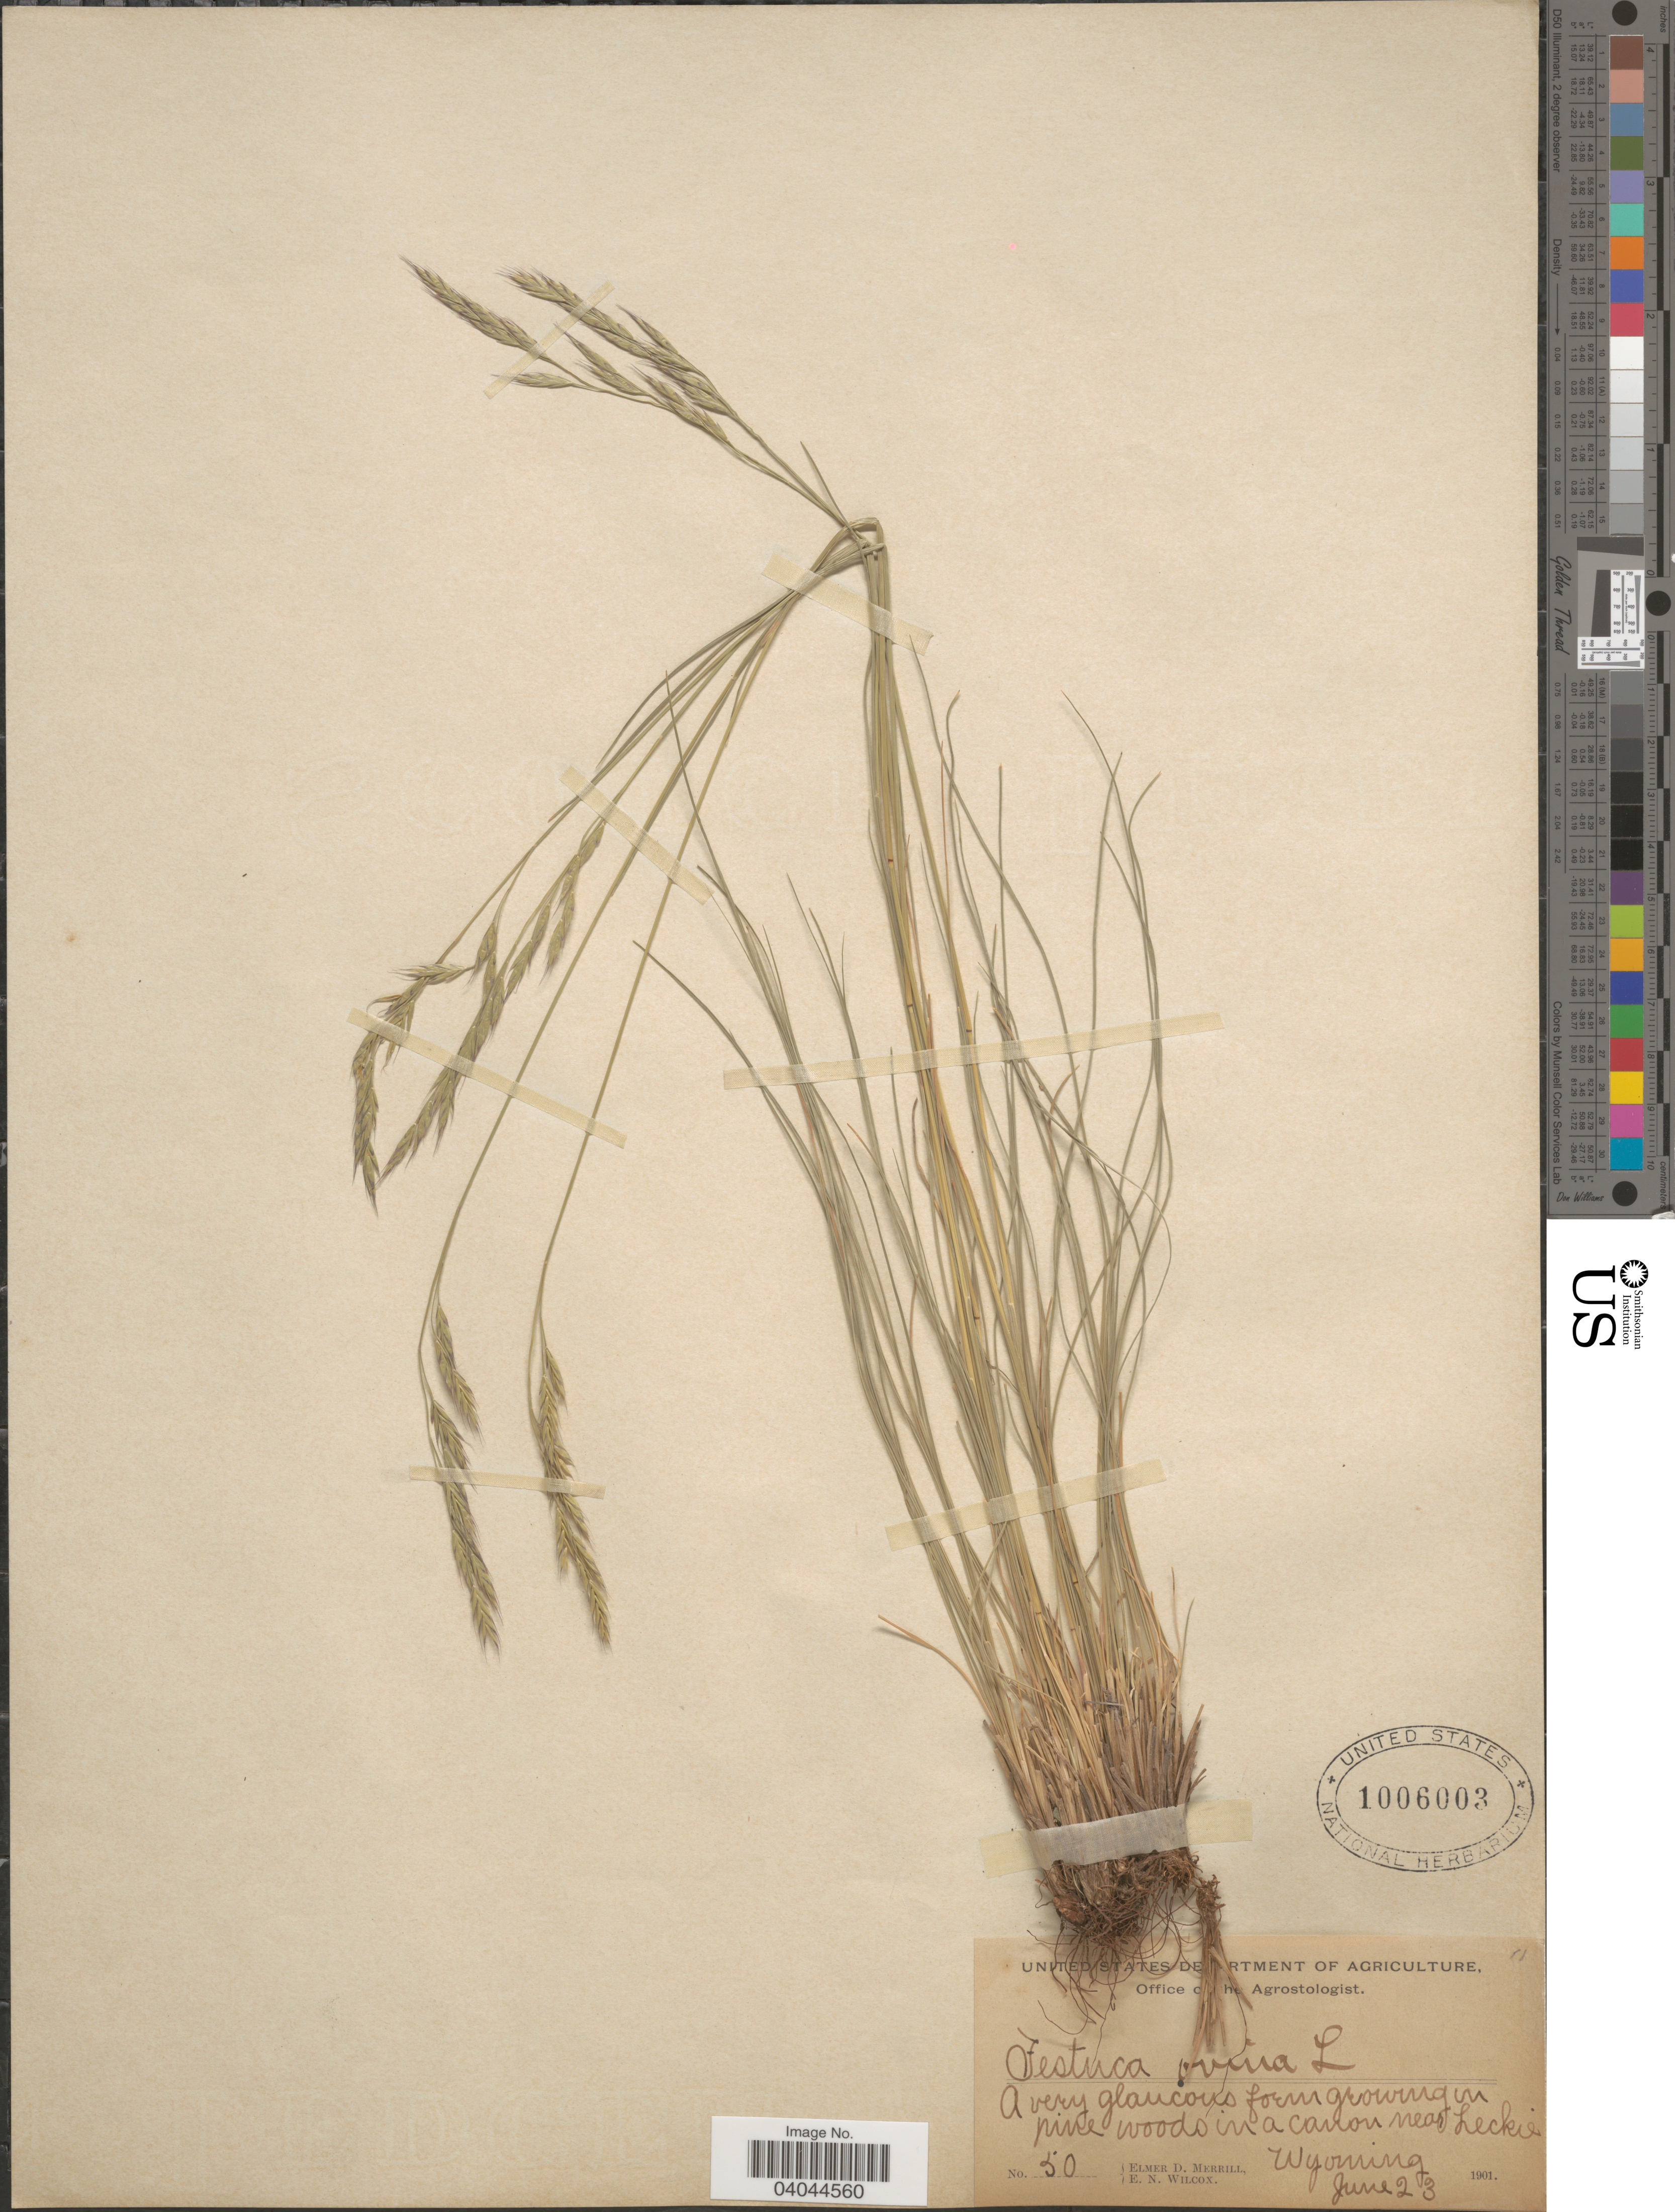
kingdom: Plantae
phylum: Tracheophyta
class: Liliopsida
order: Poales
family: Poaceae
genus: Festuca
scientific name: Festuca ovina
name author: L.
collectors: E. D. Merrill & E. Wilcox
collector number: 50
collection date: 1901-06-23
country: United States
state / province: Wyoming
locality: A very glancous form growing in pine woods in a canon near Leckie.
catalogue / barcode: US 1006003